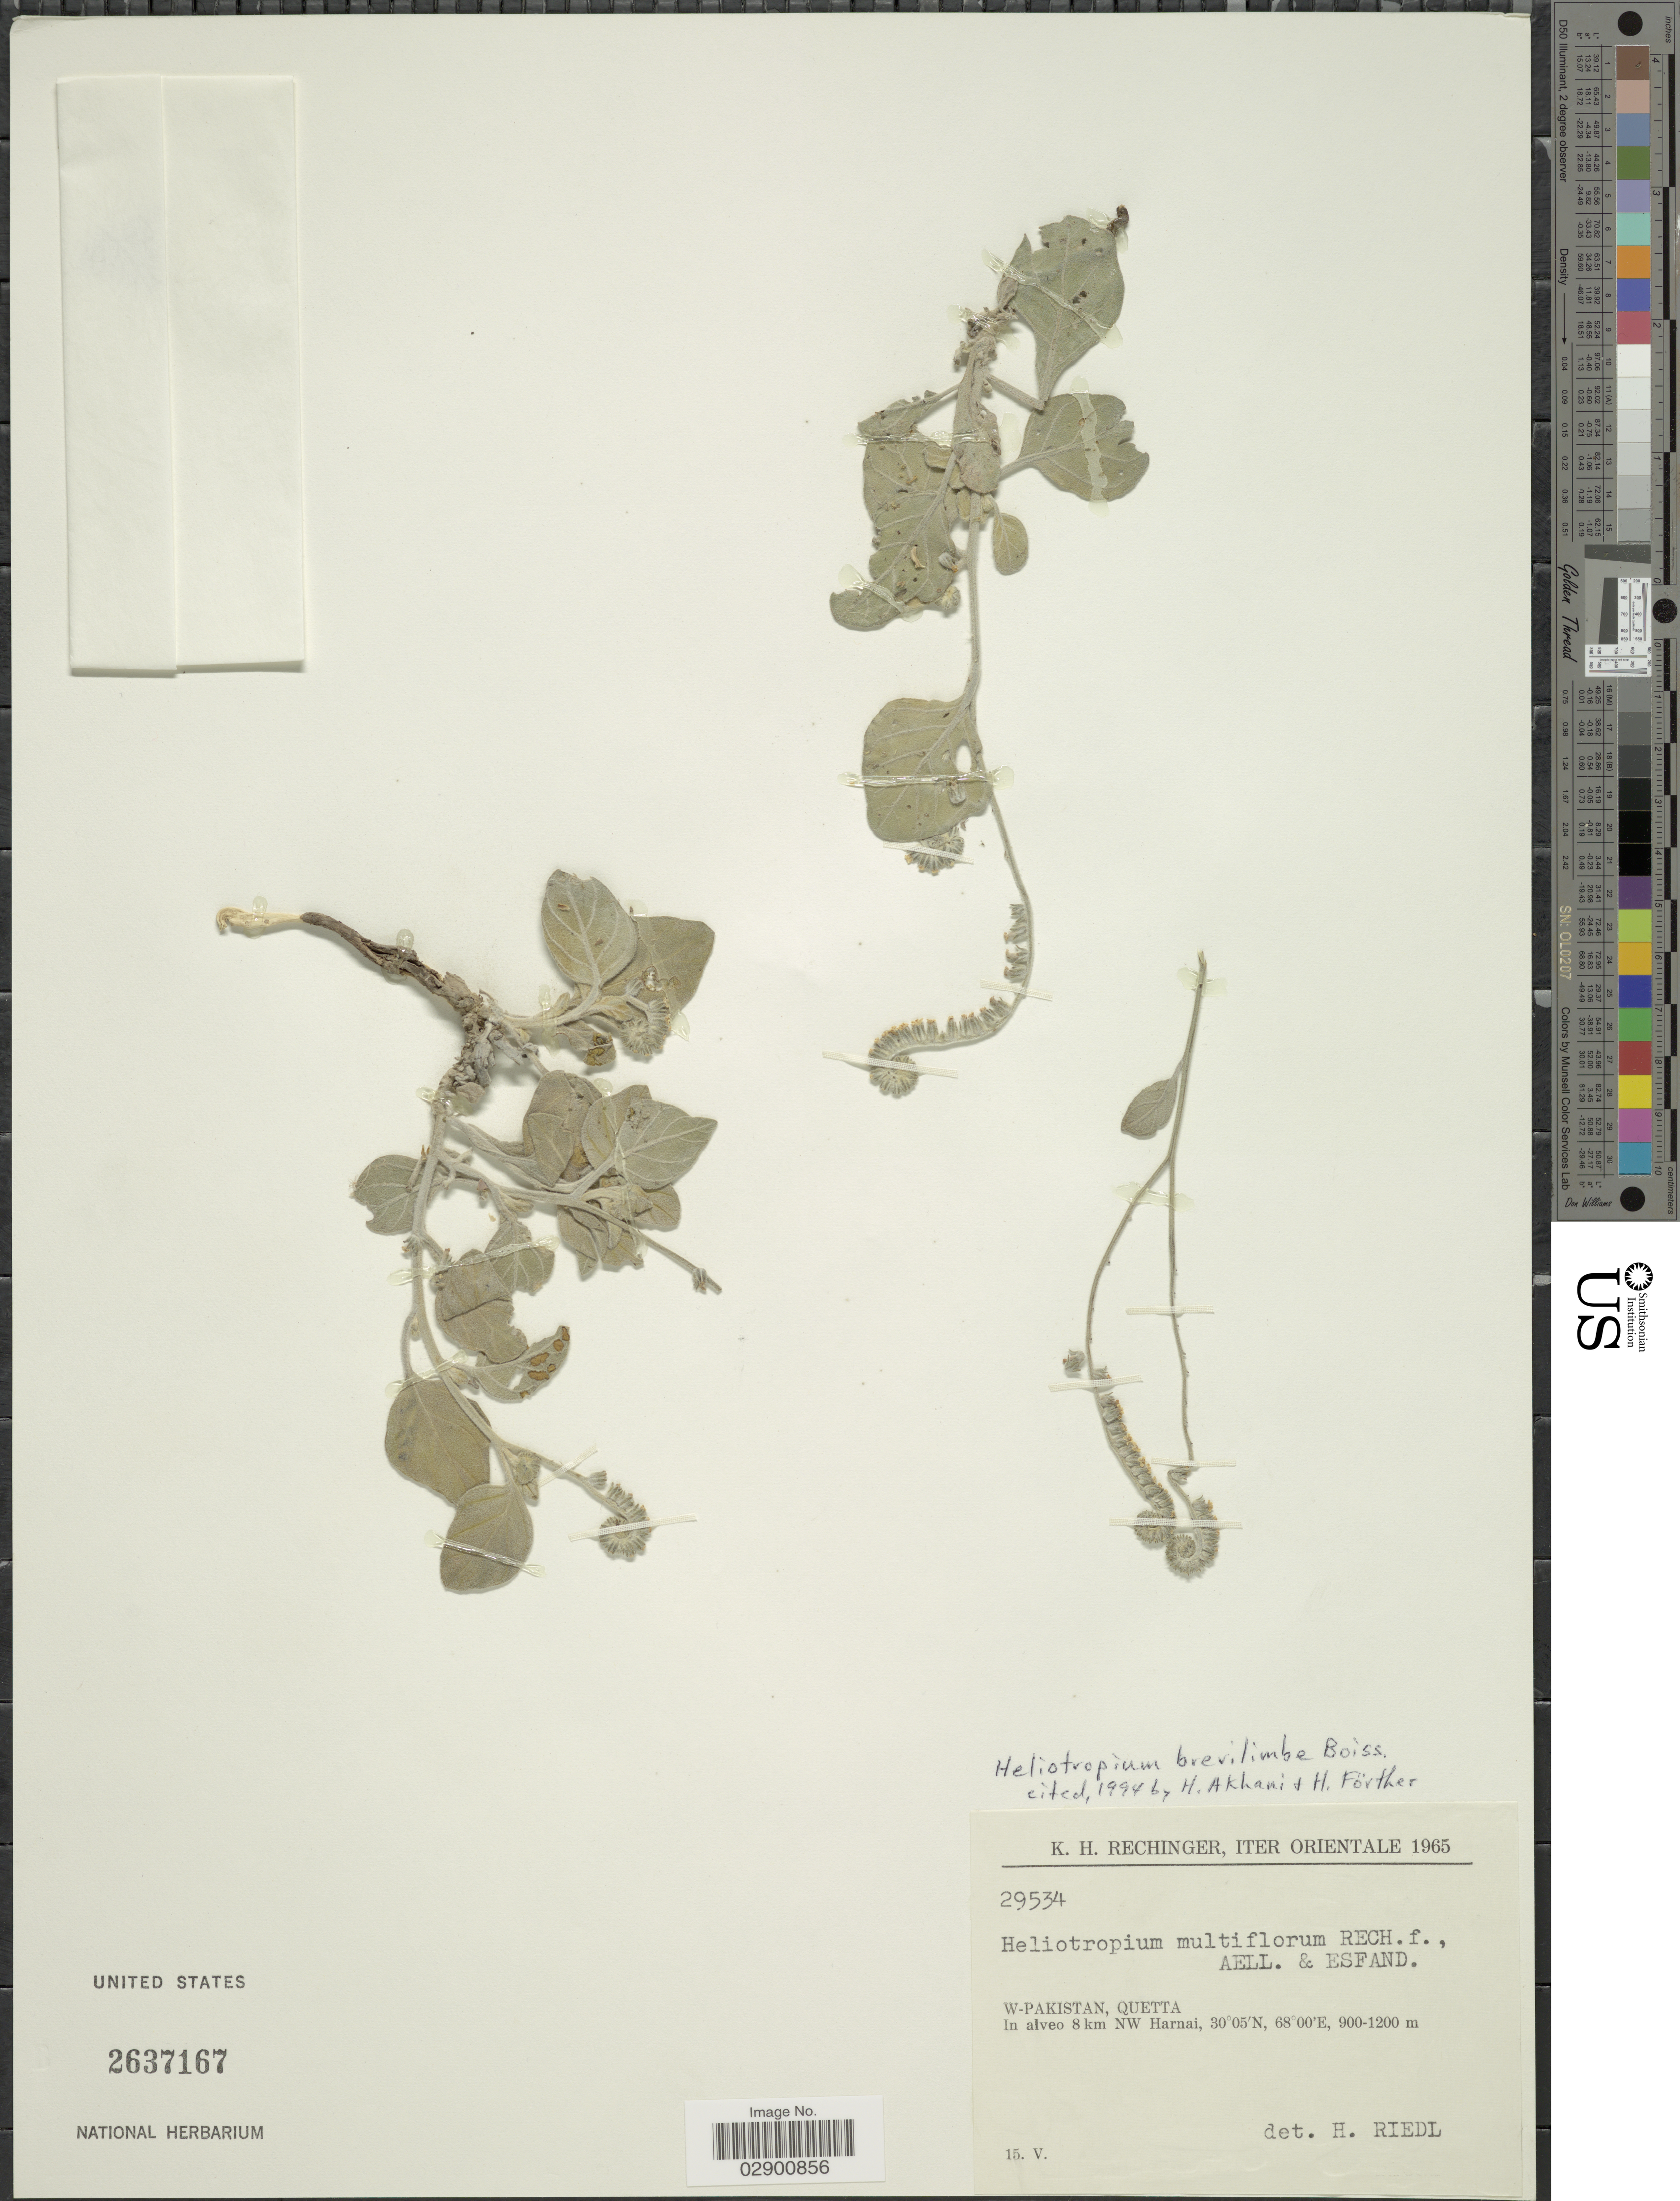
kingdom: Plantae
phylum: Tracheophyta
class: Magnoliopsida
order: Boraginales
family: Heliotropiaceae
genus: Heliotropium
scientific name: Heliotropium brevilimbe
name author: Boiss.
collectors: K. H. Rechinger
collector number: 29534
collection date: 1965-05-15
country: Pakistan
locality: W-Pakistan, Quetta. In alveo 8 km NW Harnai.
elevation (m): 900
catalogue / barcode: US 2637167